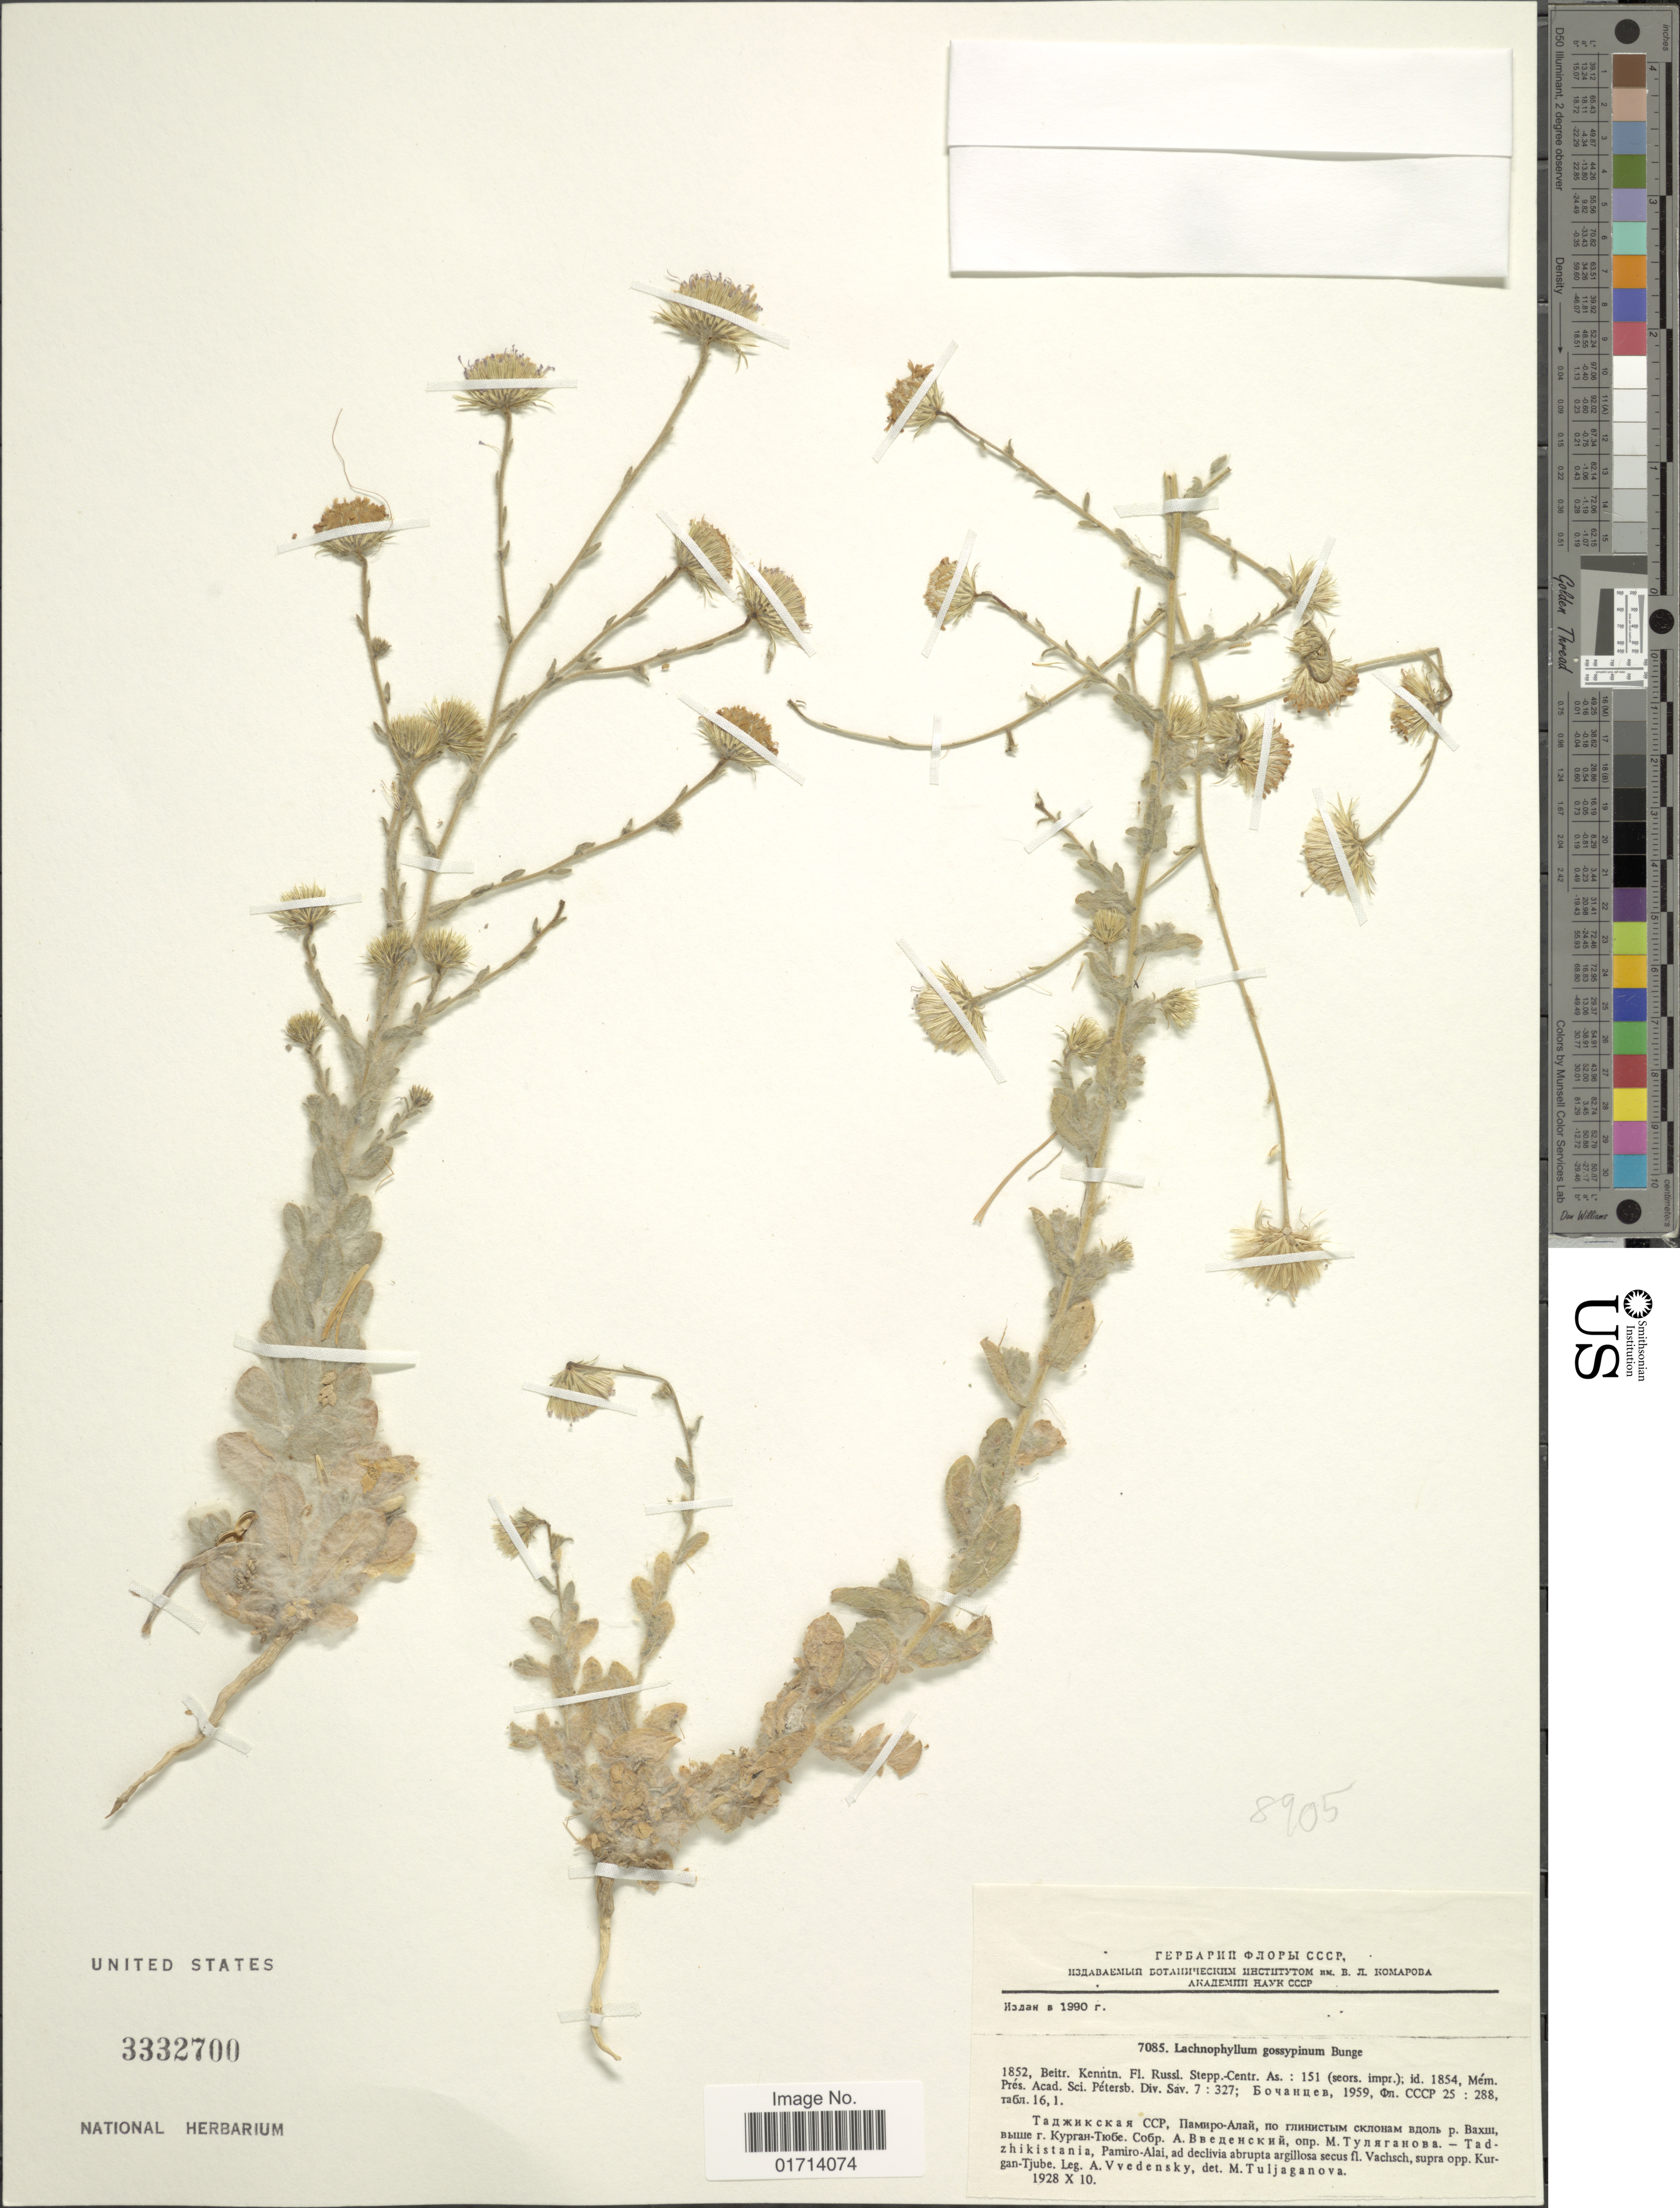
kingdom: Plantae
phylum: Tracheophyta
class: Magnoliopsida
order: Asterales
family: Asteraceae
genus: Lachnophyllum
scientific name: Lachnophyllum gossypinum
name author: Bunge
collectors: A. Vvedenski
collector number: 1852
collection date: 1928-10-10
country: Tajikistan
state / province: Khatlon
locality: Tad- Zhikistania, Pamiro-Alai, ad declivia abrupta argillosa secus fl. Vachsch, supra opp, Kurgan-Tjube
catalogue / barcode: US 3332700